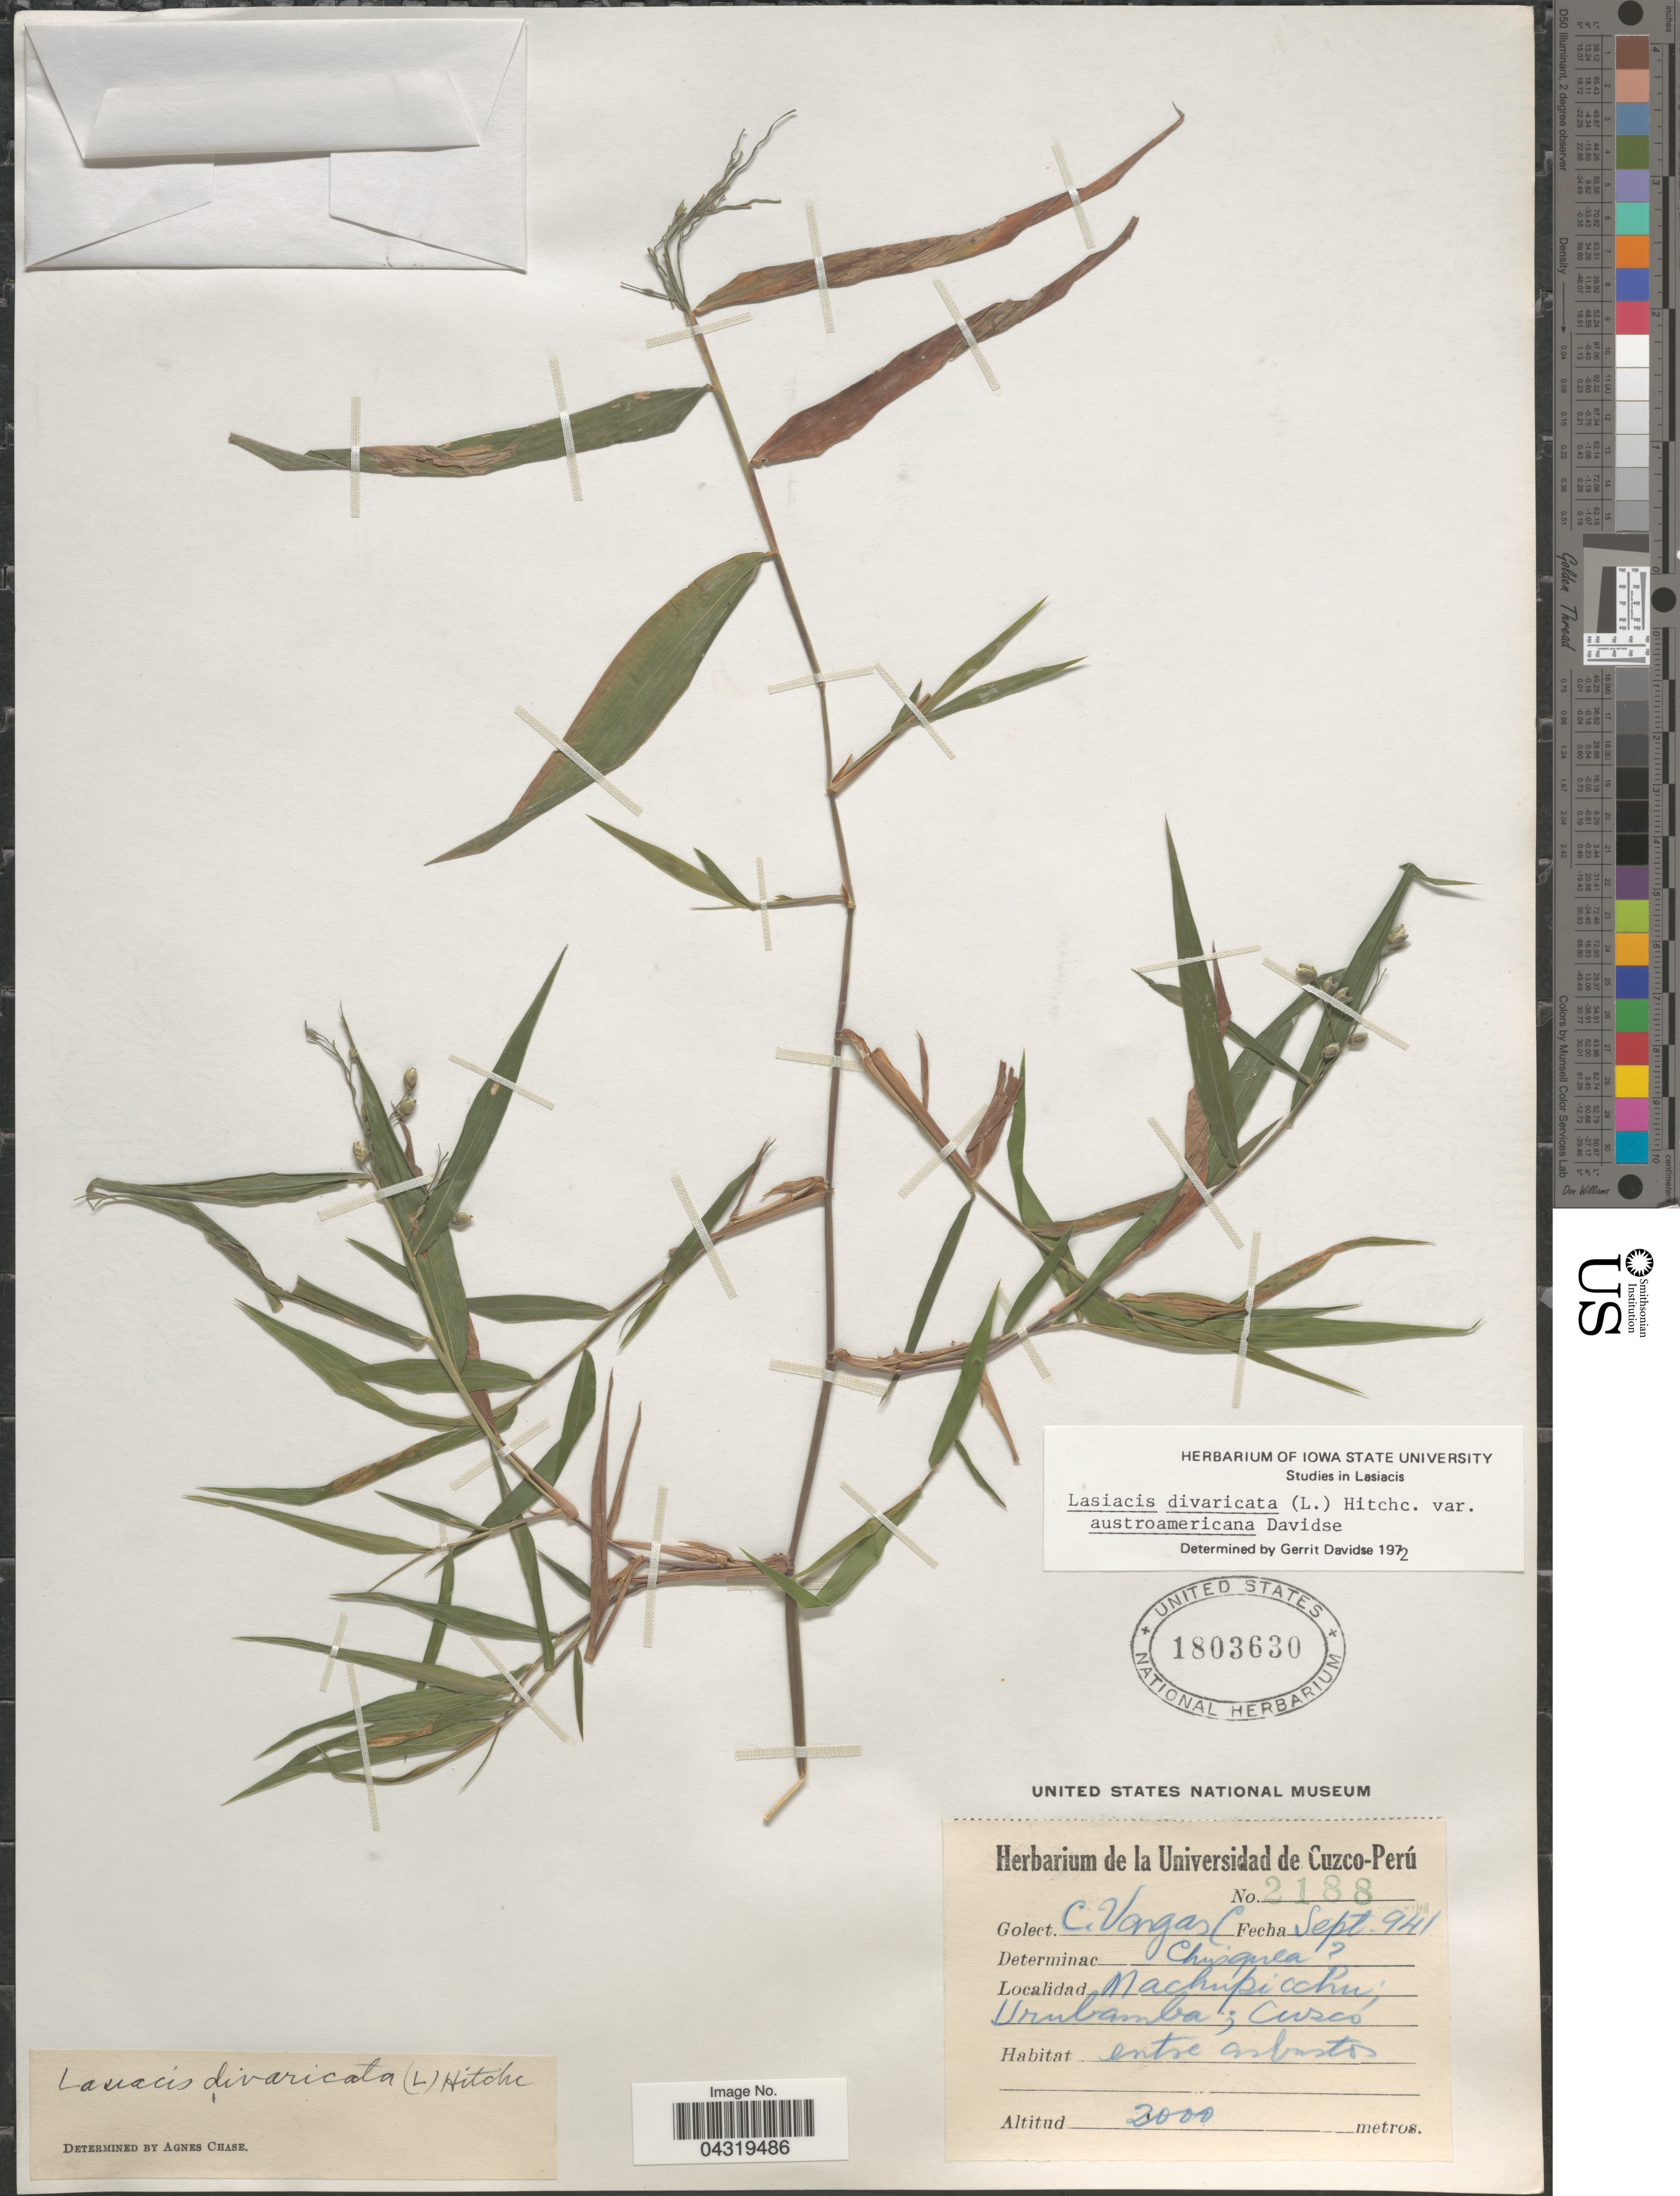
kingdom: Plantae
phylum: Tracheophyta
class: Liliopsida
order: Poales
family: Poaceae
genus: Lasiacis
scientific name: Lasiacis divaricata var. austroamericana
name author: Davidse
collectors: C. Vargas Calderón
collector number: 2188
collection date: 1941-09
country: Peru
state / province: Cusco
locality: Machupicchu; Urubamba; Cuzco.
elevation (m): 2000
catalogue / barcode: US 1803630